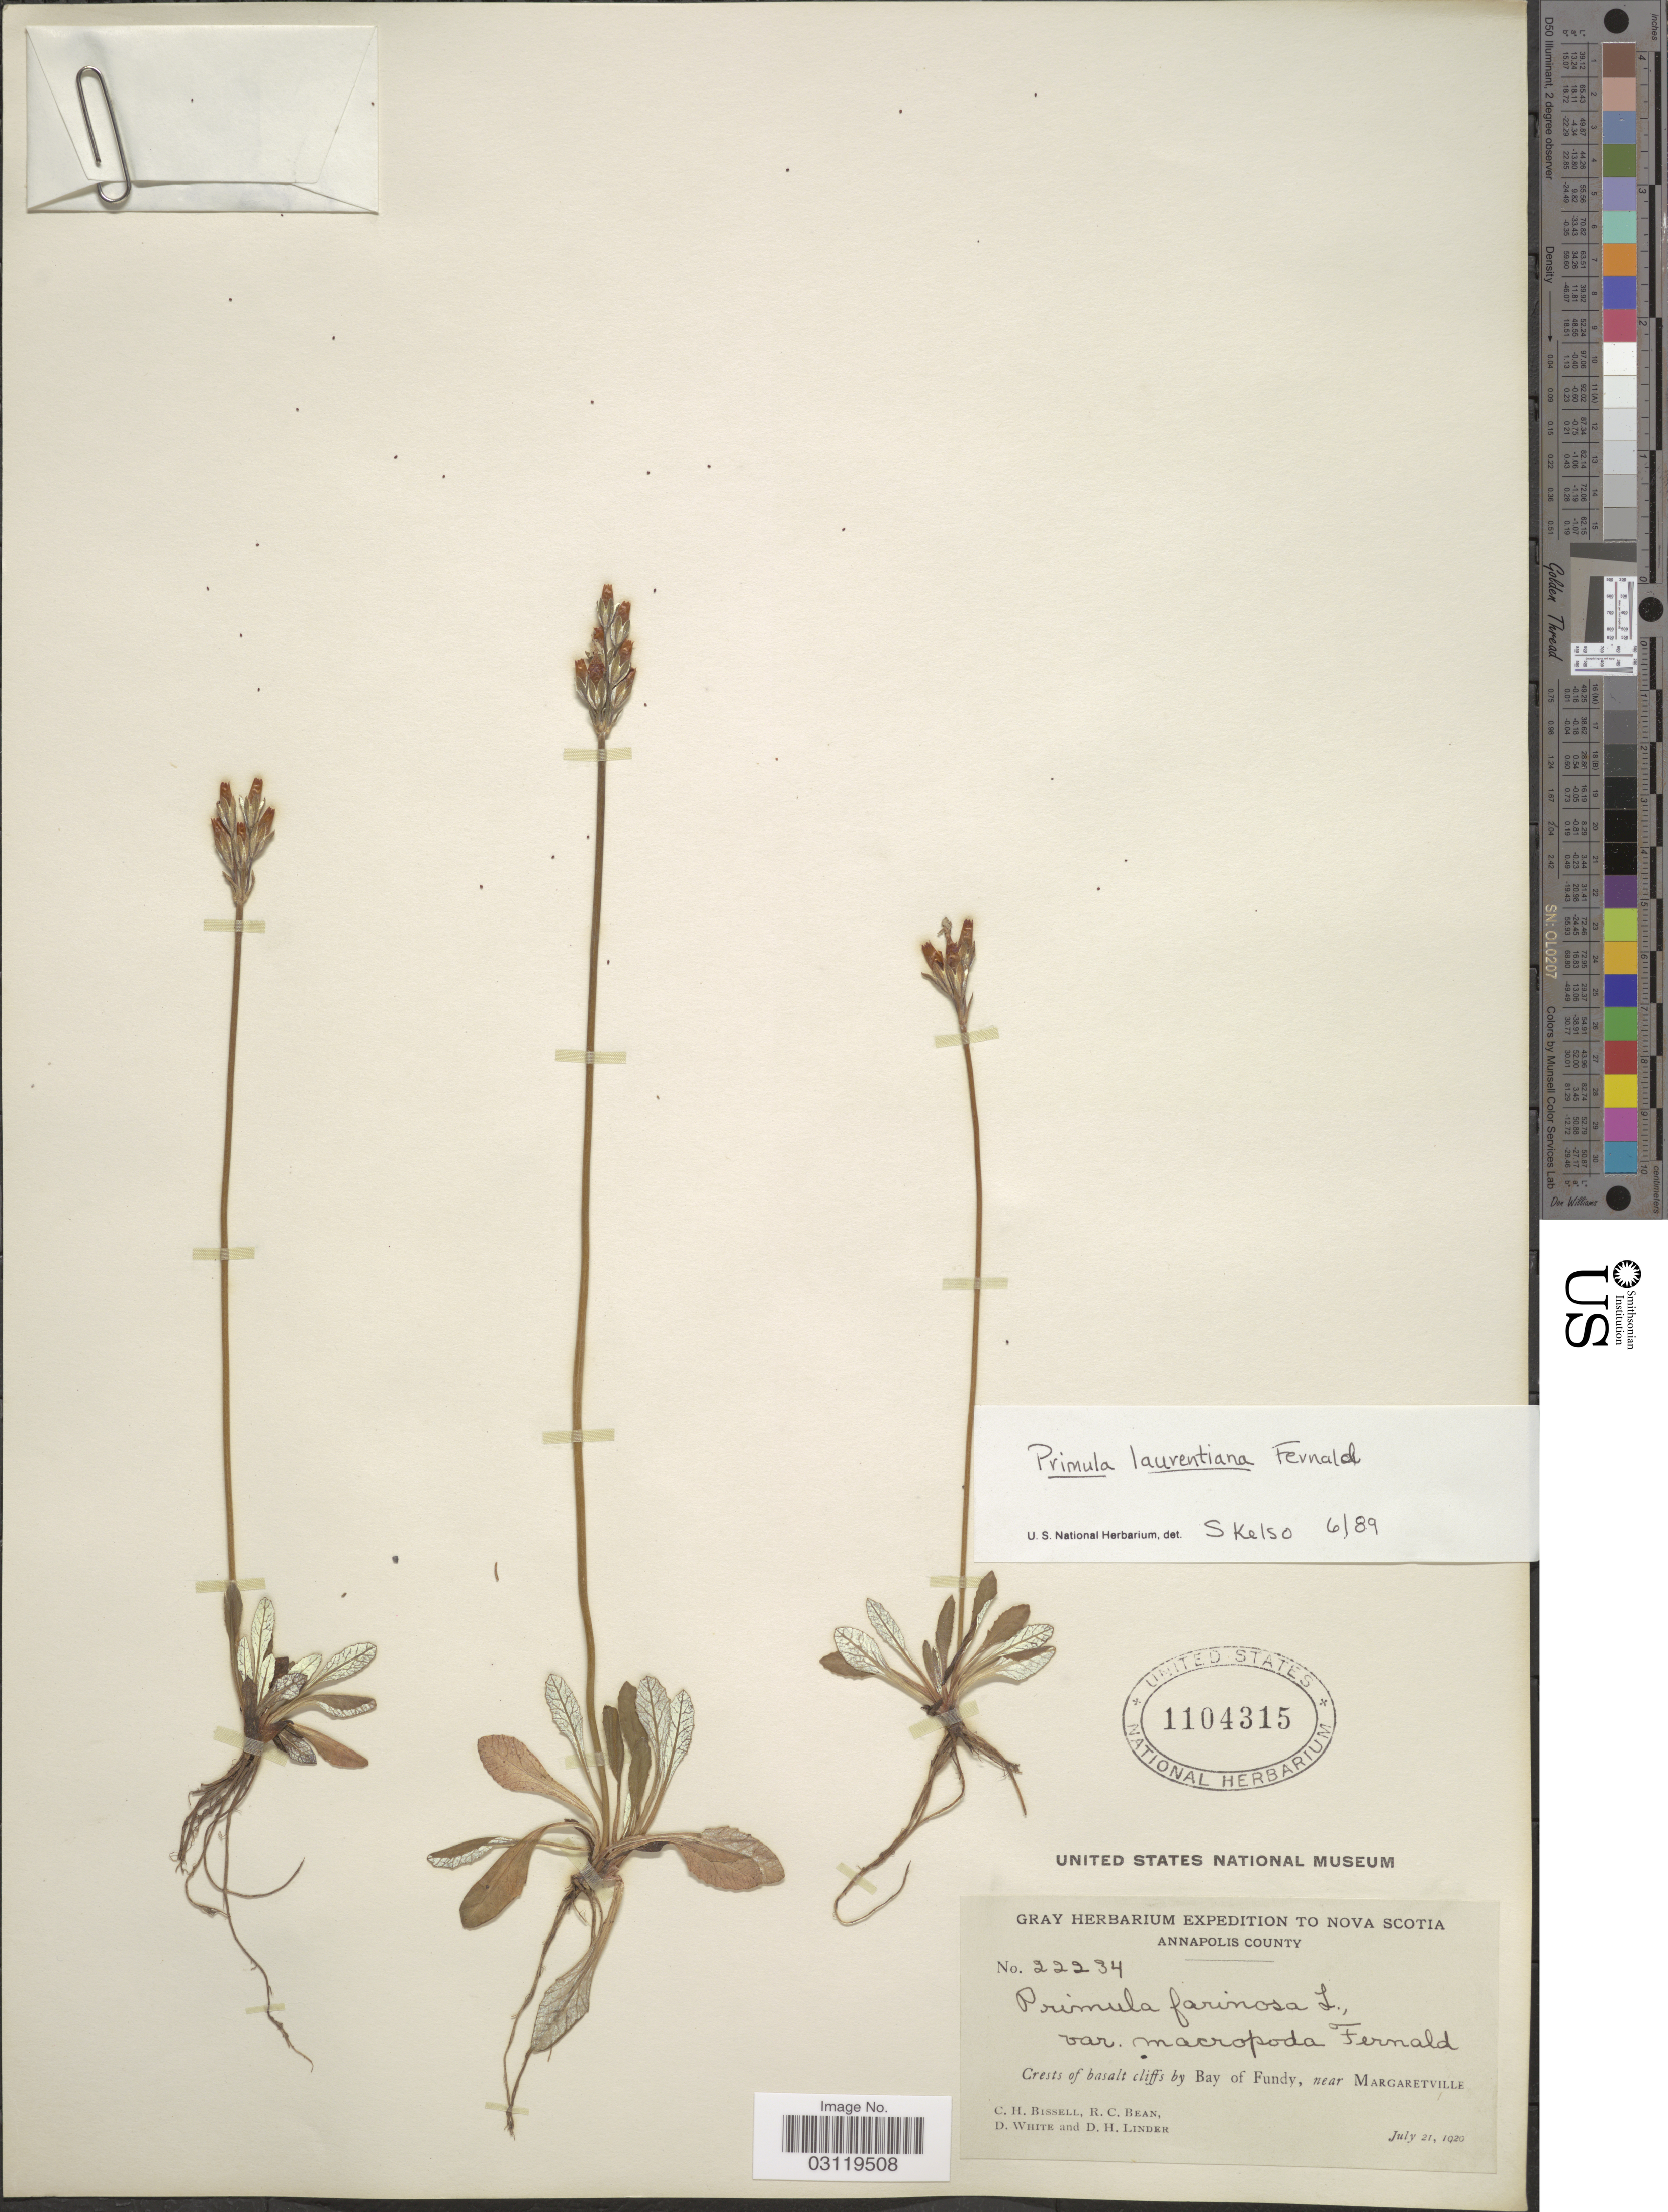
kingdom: Plantae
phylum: Tracheophyta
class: Magnoliopsida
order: Ericales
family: Primulaceae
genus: Primula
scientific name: Primula laurentiana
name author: Fernald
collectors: C. Bissell, R. Bean, D. White & D. Linder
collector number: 22234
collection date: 1920-07-21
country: Canada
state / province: Nova Scotia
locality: Annapolis County. Bay of Fundy, near Margaretville.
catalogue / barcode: US 1104315